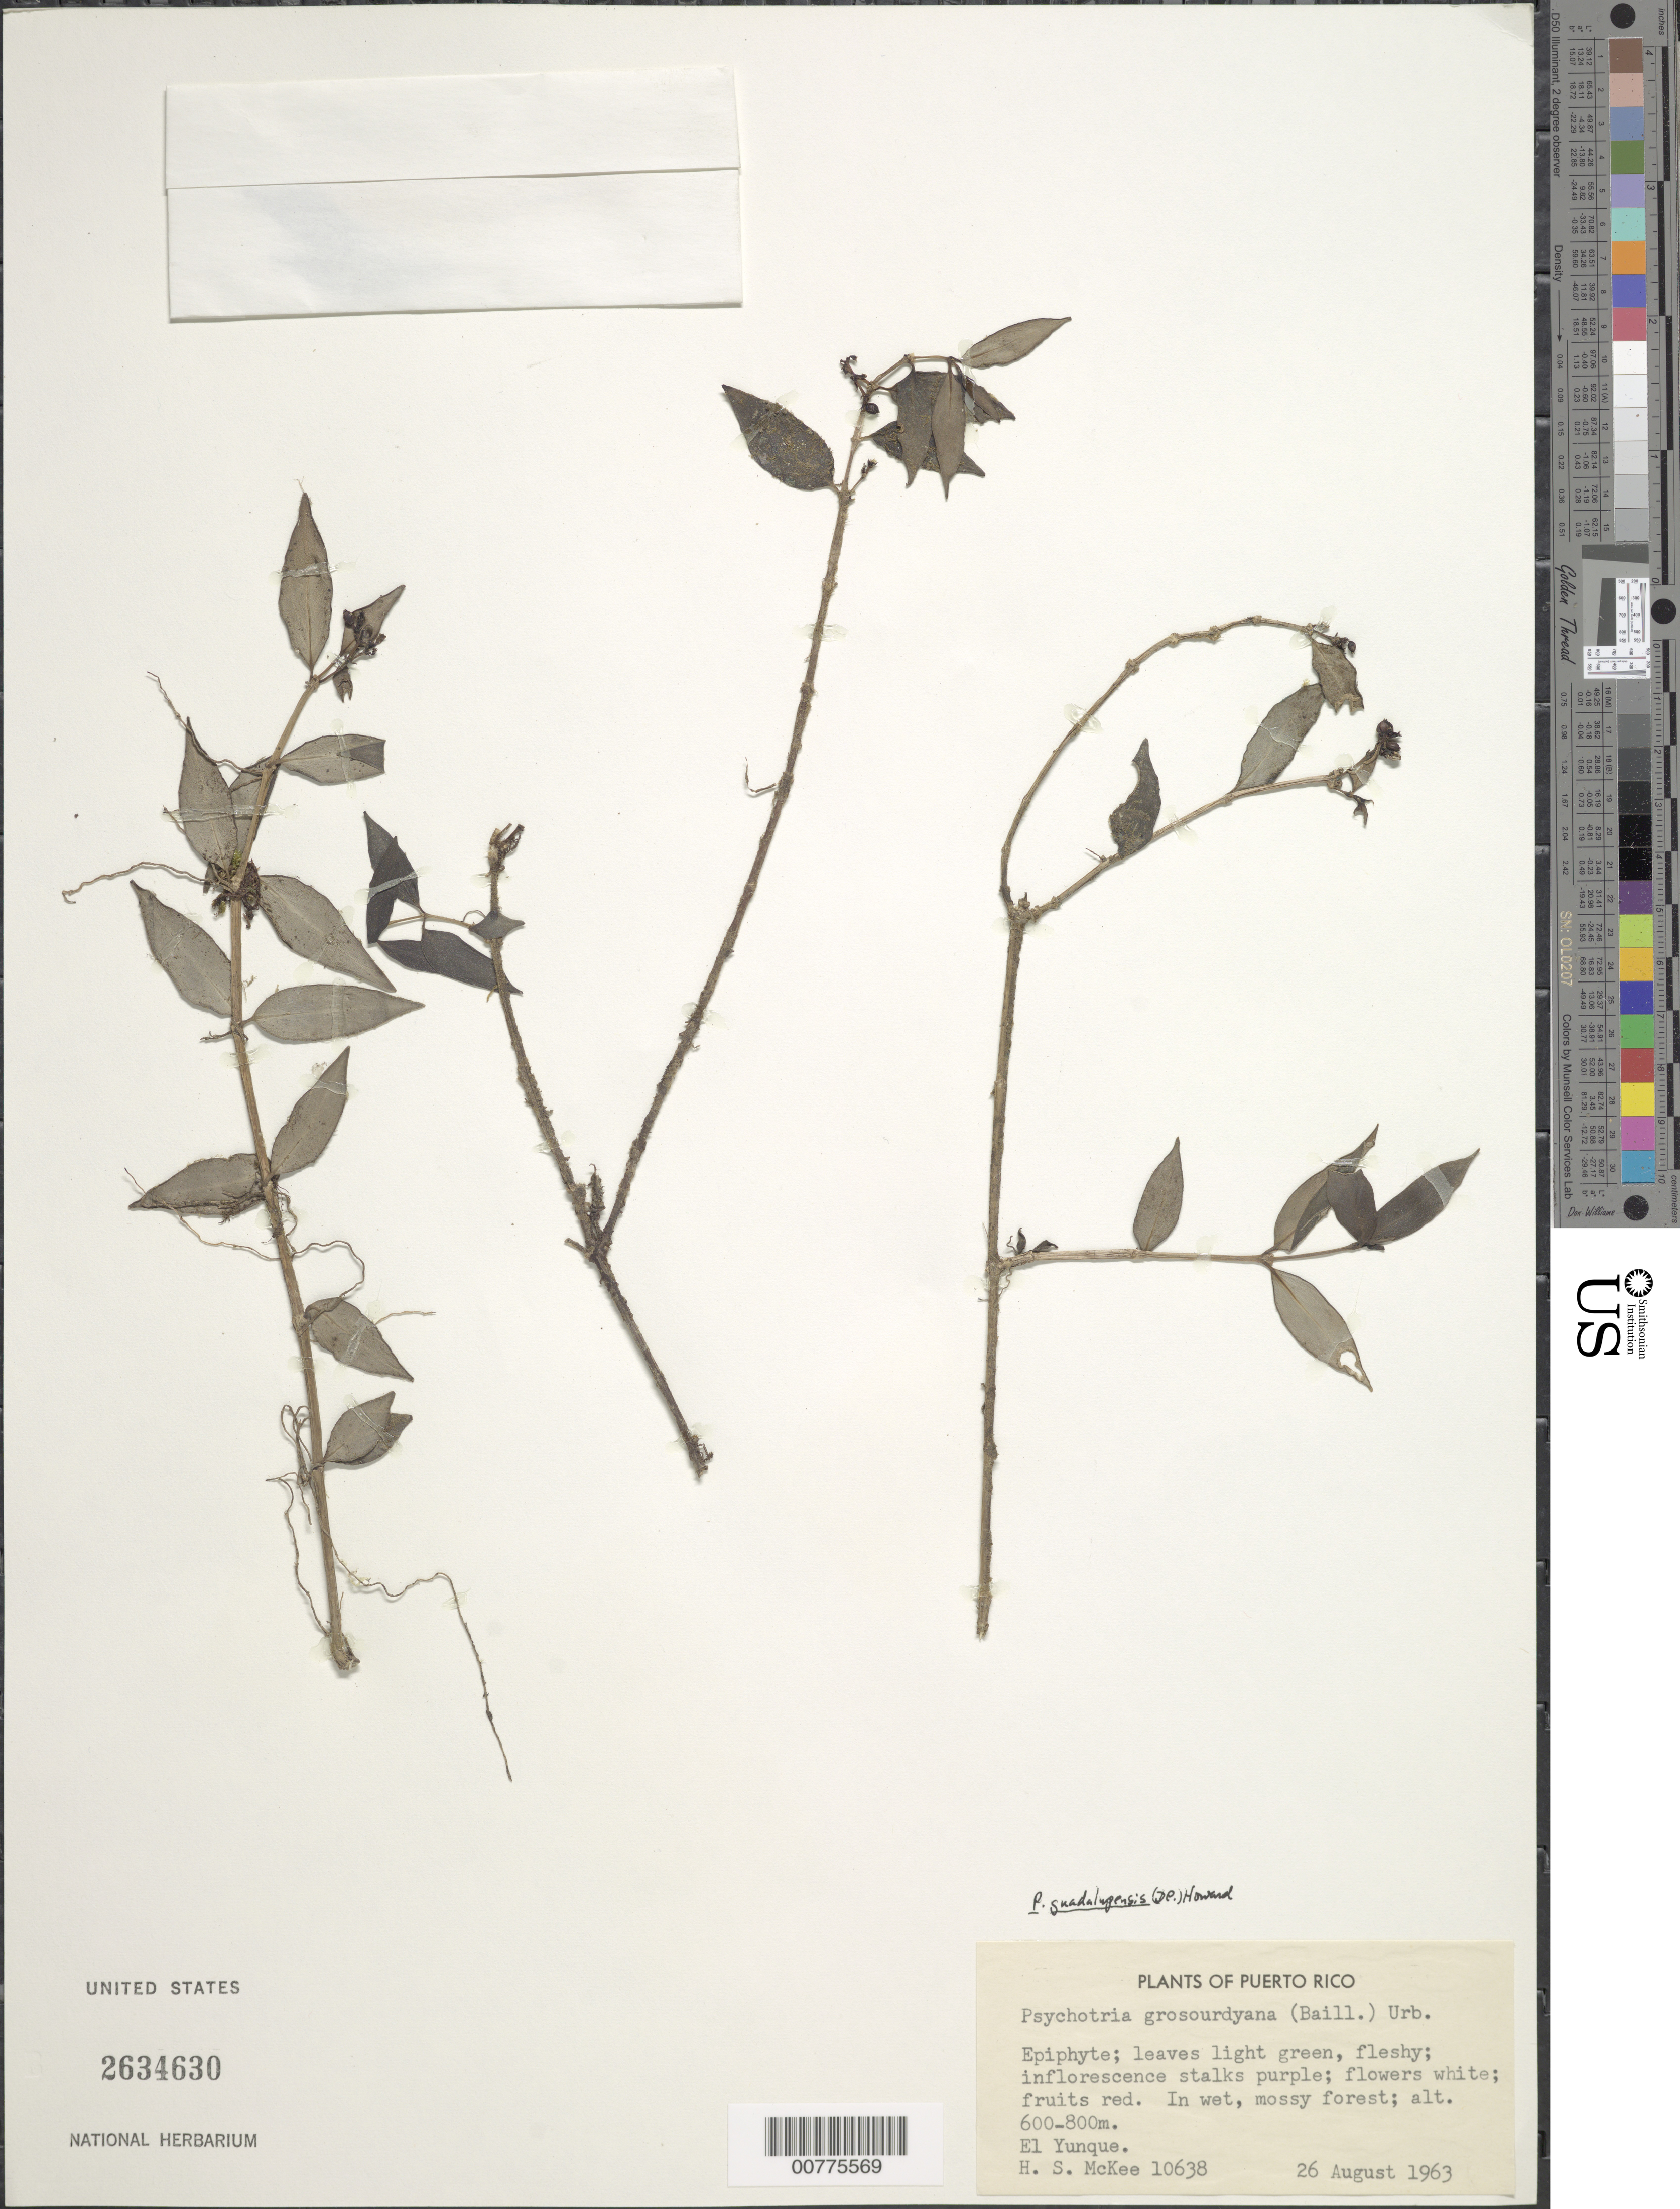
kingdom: Plantae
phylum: Tracheophyta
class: Magnoliopsida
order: Gentianales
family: Rubiaceae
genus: Notopleura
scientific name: Notopleura guadalupensis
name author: (DC.) C.M. Taylor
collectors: H. S. McKee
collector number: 10638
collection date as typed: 26 Aug 1963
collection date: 1963-08-26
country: Puerto Rico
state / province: Río Grande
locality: El Yunque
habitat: Wet, mossy forest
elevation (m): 600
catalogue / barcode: US 2634630